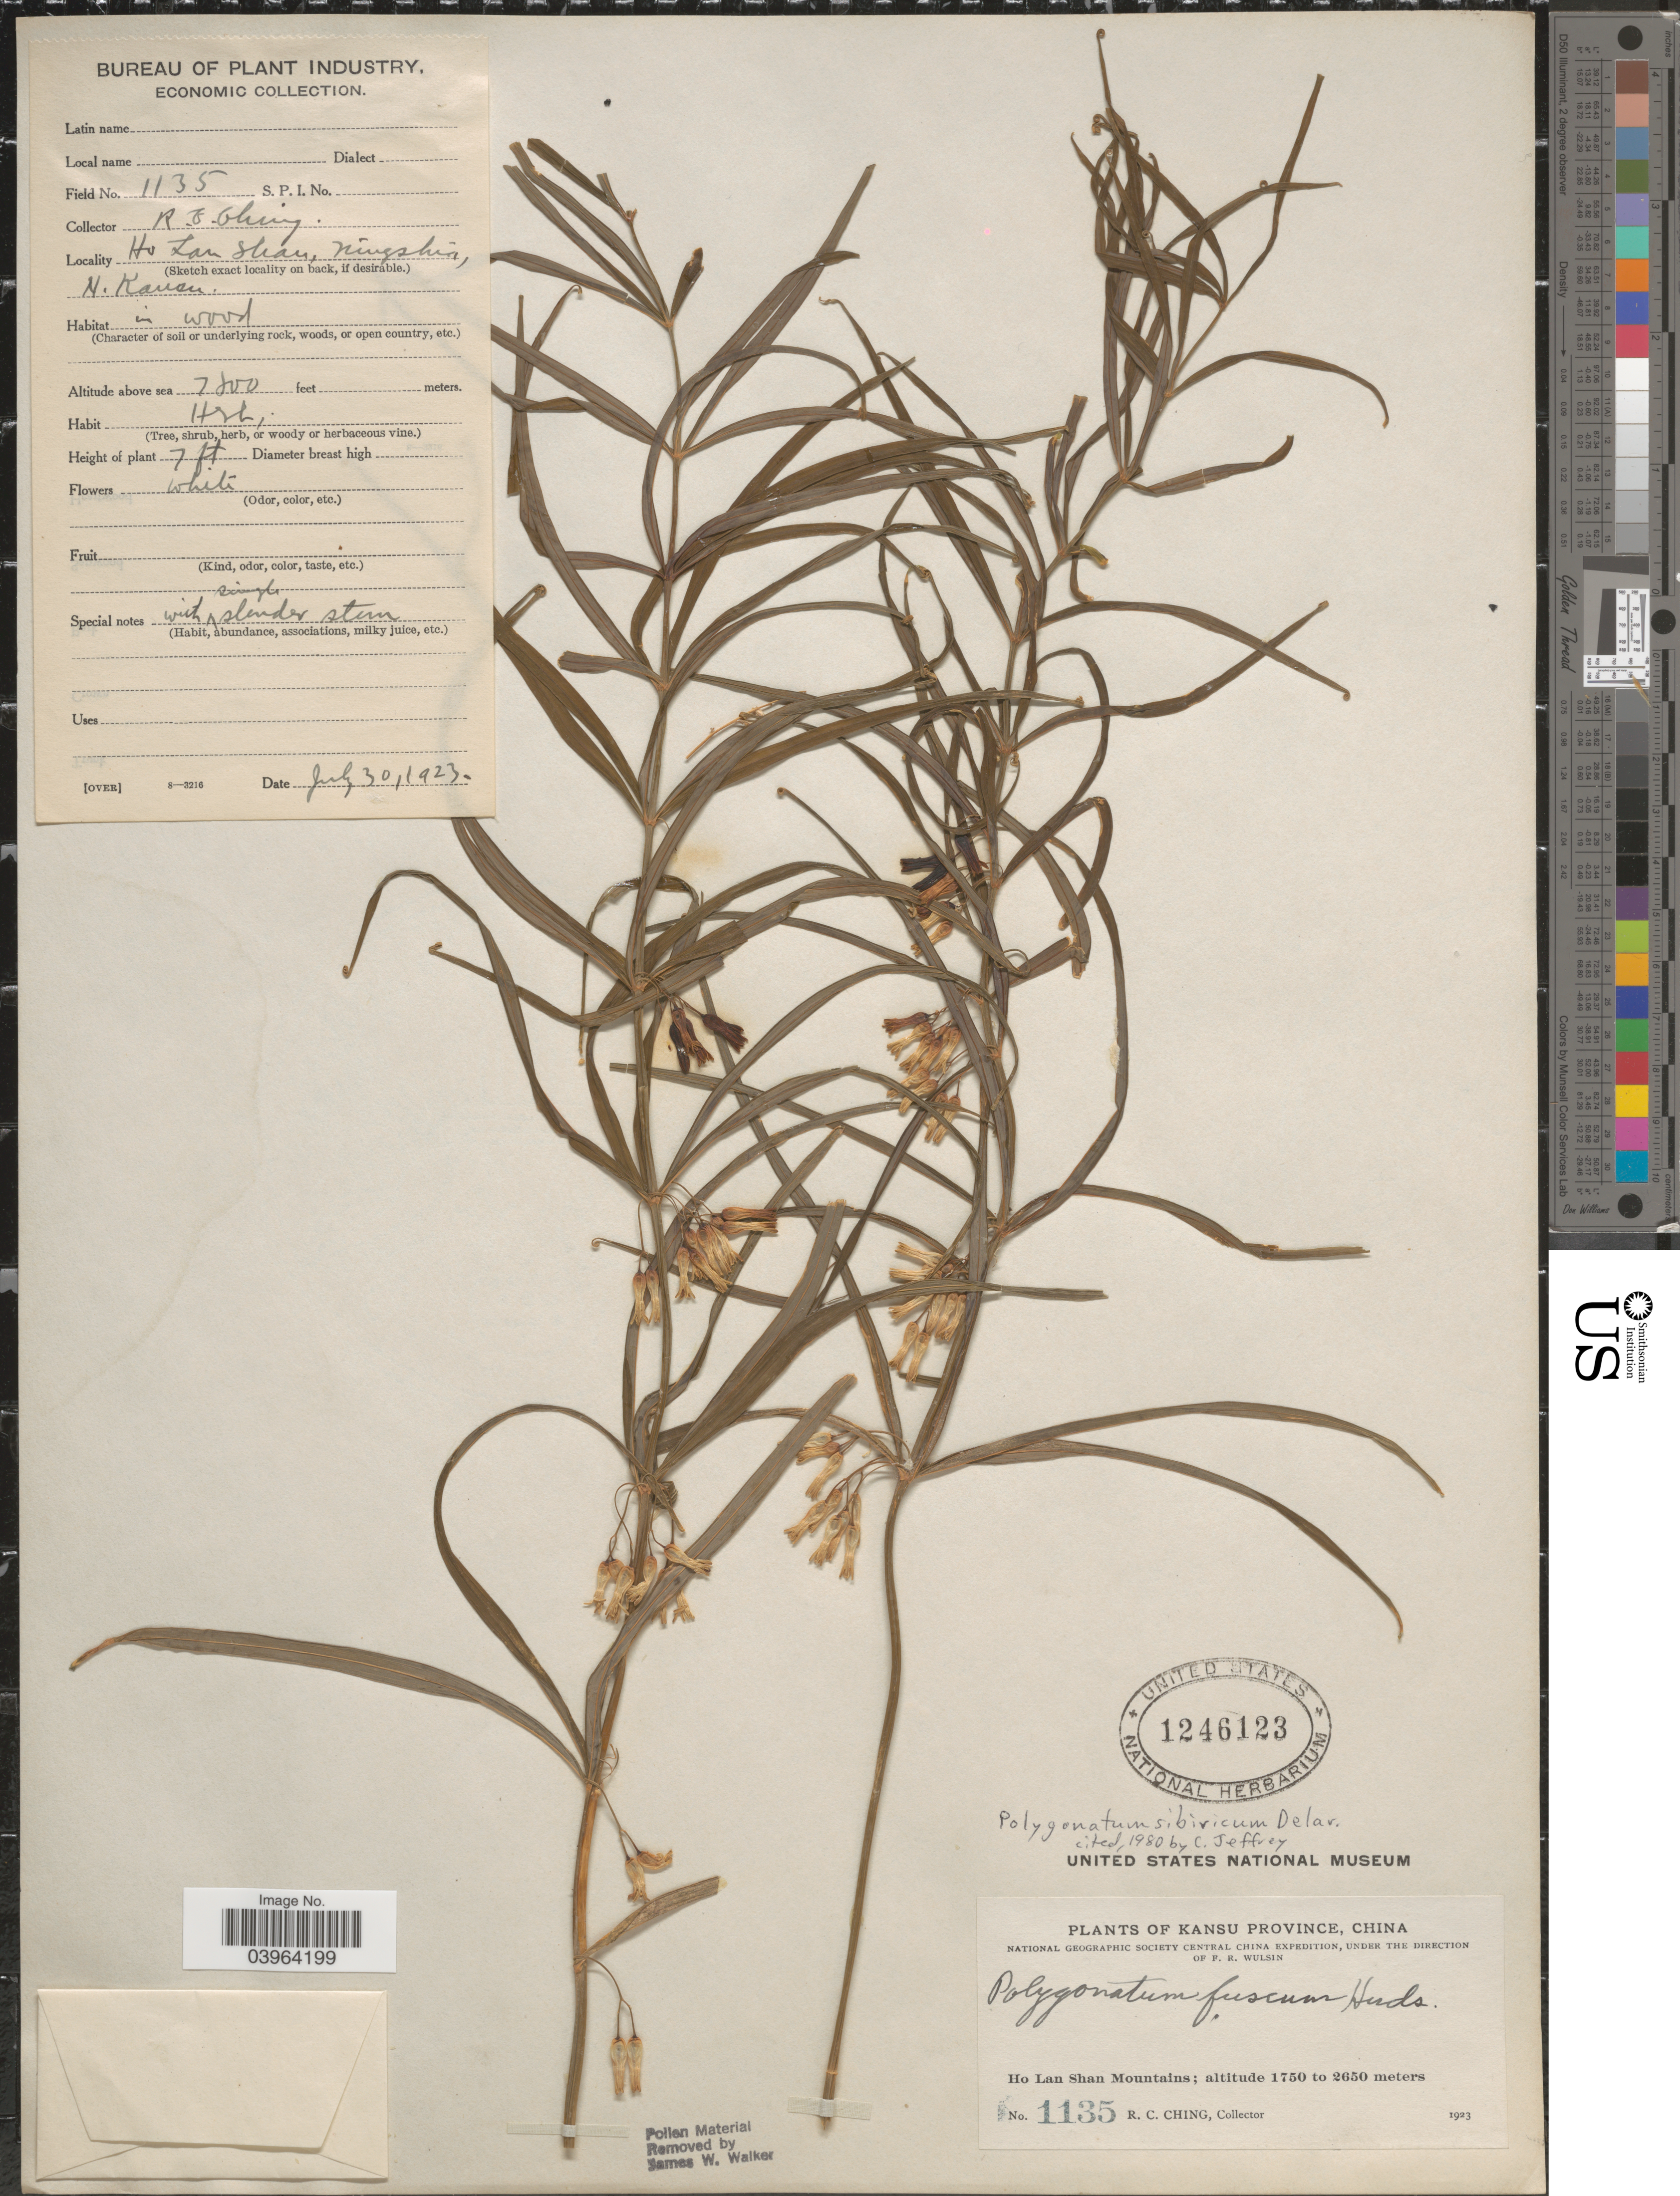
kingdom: Plantae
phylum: Tracheophyta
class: Liliopsida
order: Asparagales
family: Asparagaceae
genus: Polygonatum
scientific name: Polygonatum sibiricum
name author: F. Delaroche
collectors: R. C. Ching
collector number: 1135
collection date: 1923-07-30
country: China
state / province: Gansu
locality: Kansu Province. Ho Lan Shan Mountains. Niugshia, N. Kansu.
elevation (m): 2377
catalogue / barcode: US 1246123